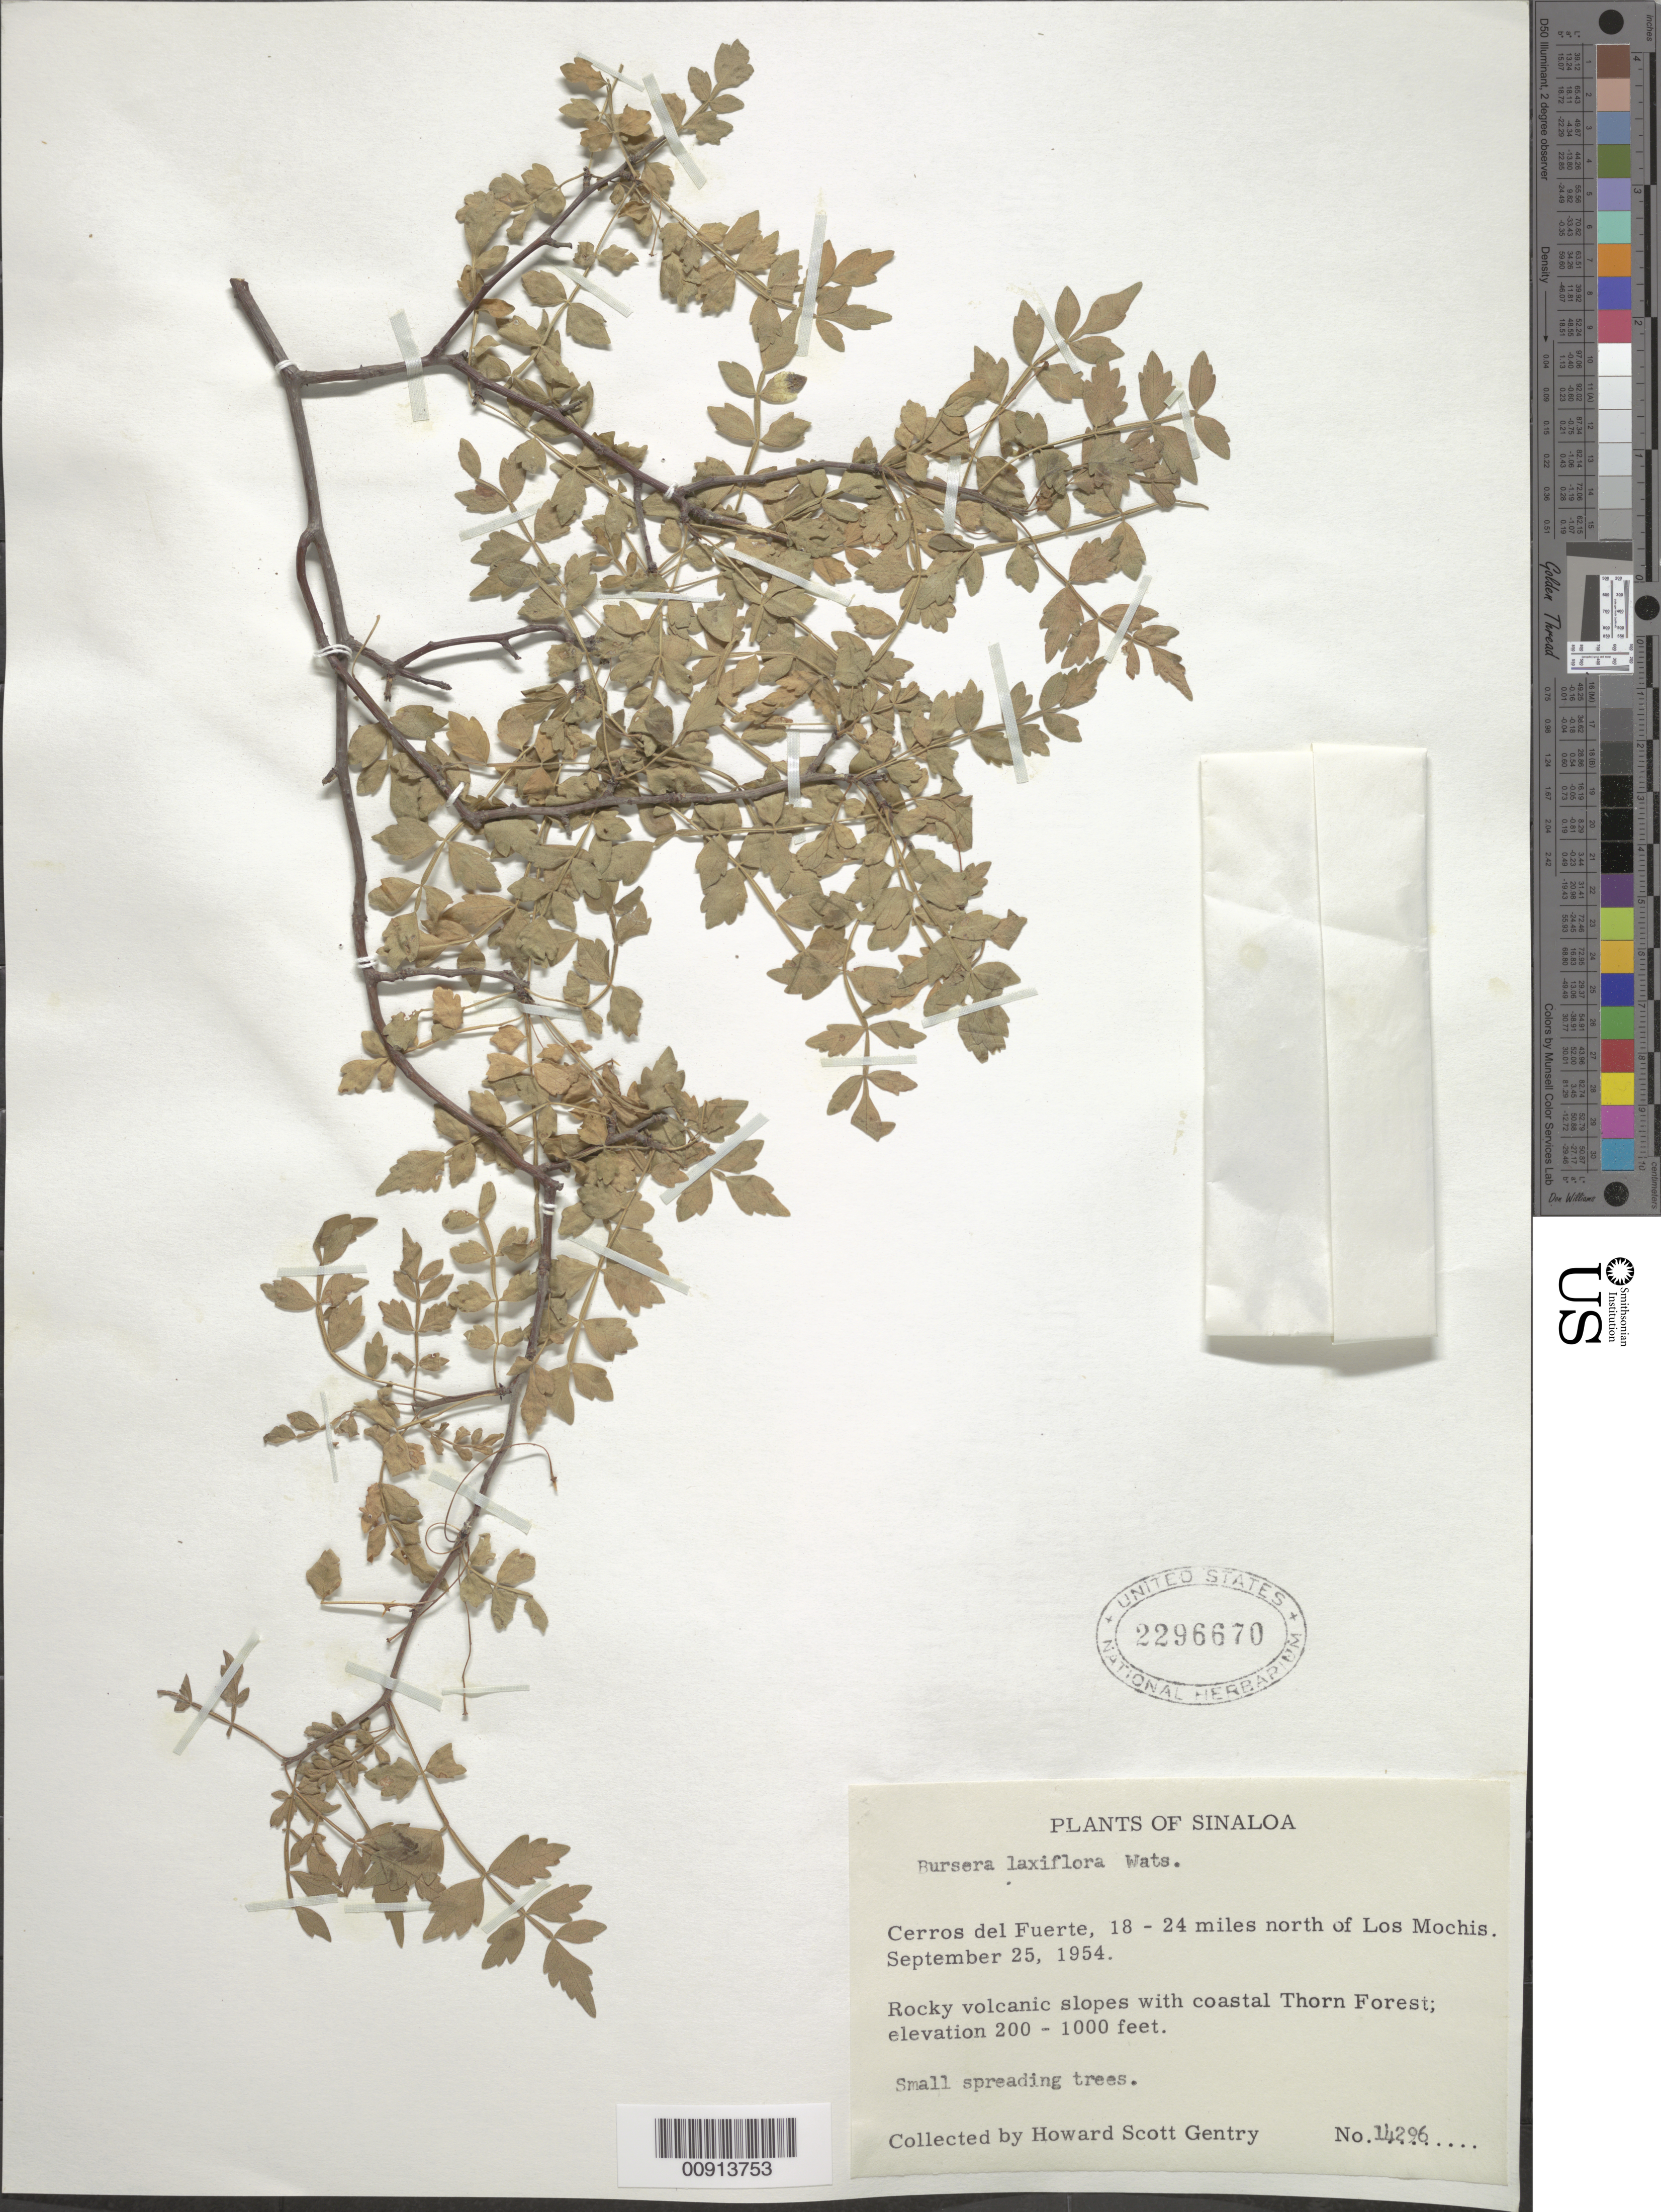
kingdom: Plantae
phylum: Tracheophyta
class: Magnoliopsida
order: Sapindales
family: Burseraceae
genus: Bursera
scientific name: Bursera laxiflora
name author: S. Watson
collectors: H. S. Gentry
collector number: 14296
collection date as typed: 25 Sep 1954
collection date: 1954-09-25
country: Mexico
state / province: Sinaloa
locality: Cerros del Fuerte, 18 - 24 miles north of Los Mochis, Sinaloa.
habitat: Rocky volcanic slopes with coastal Thorn Forest.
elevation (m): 61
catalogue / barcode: US 2296670